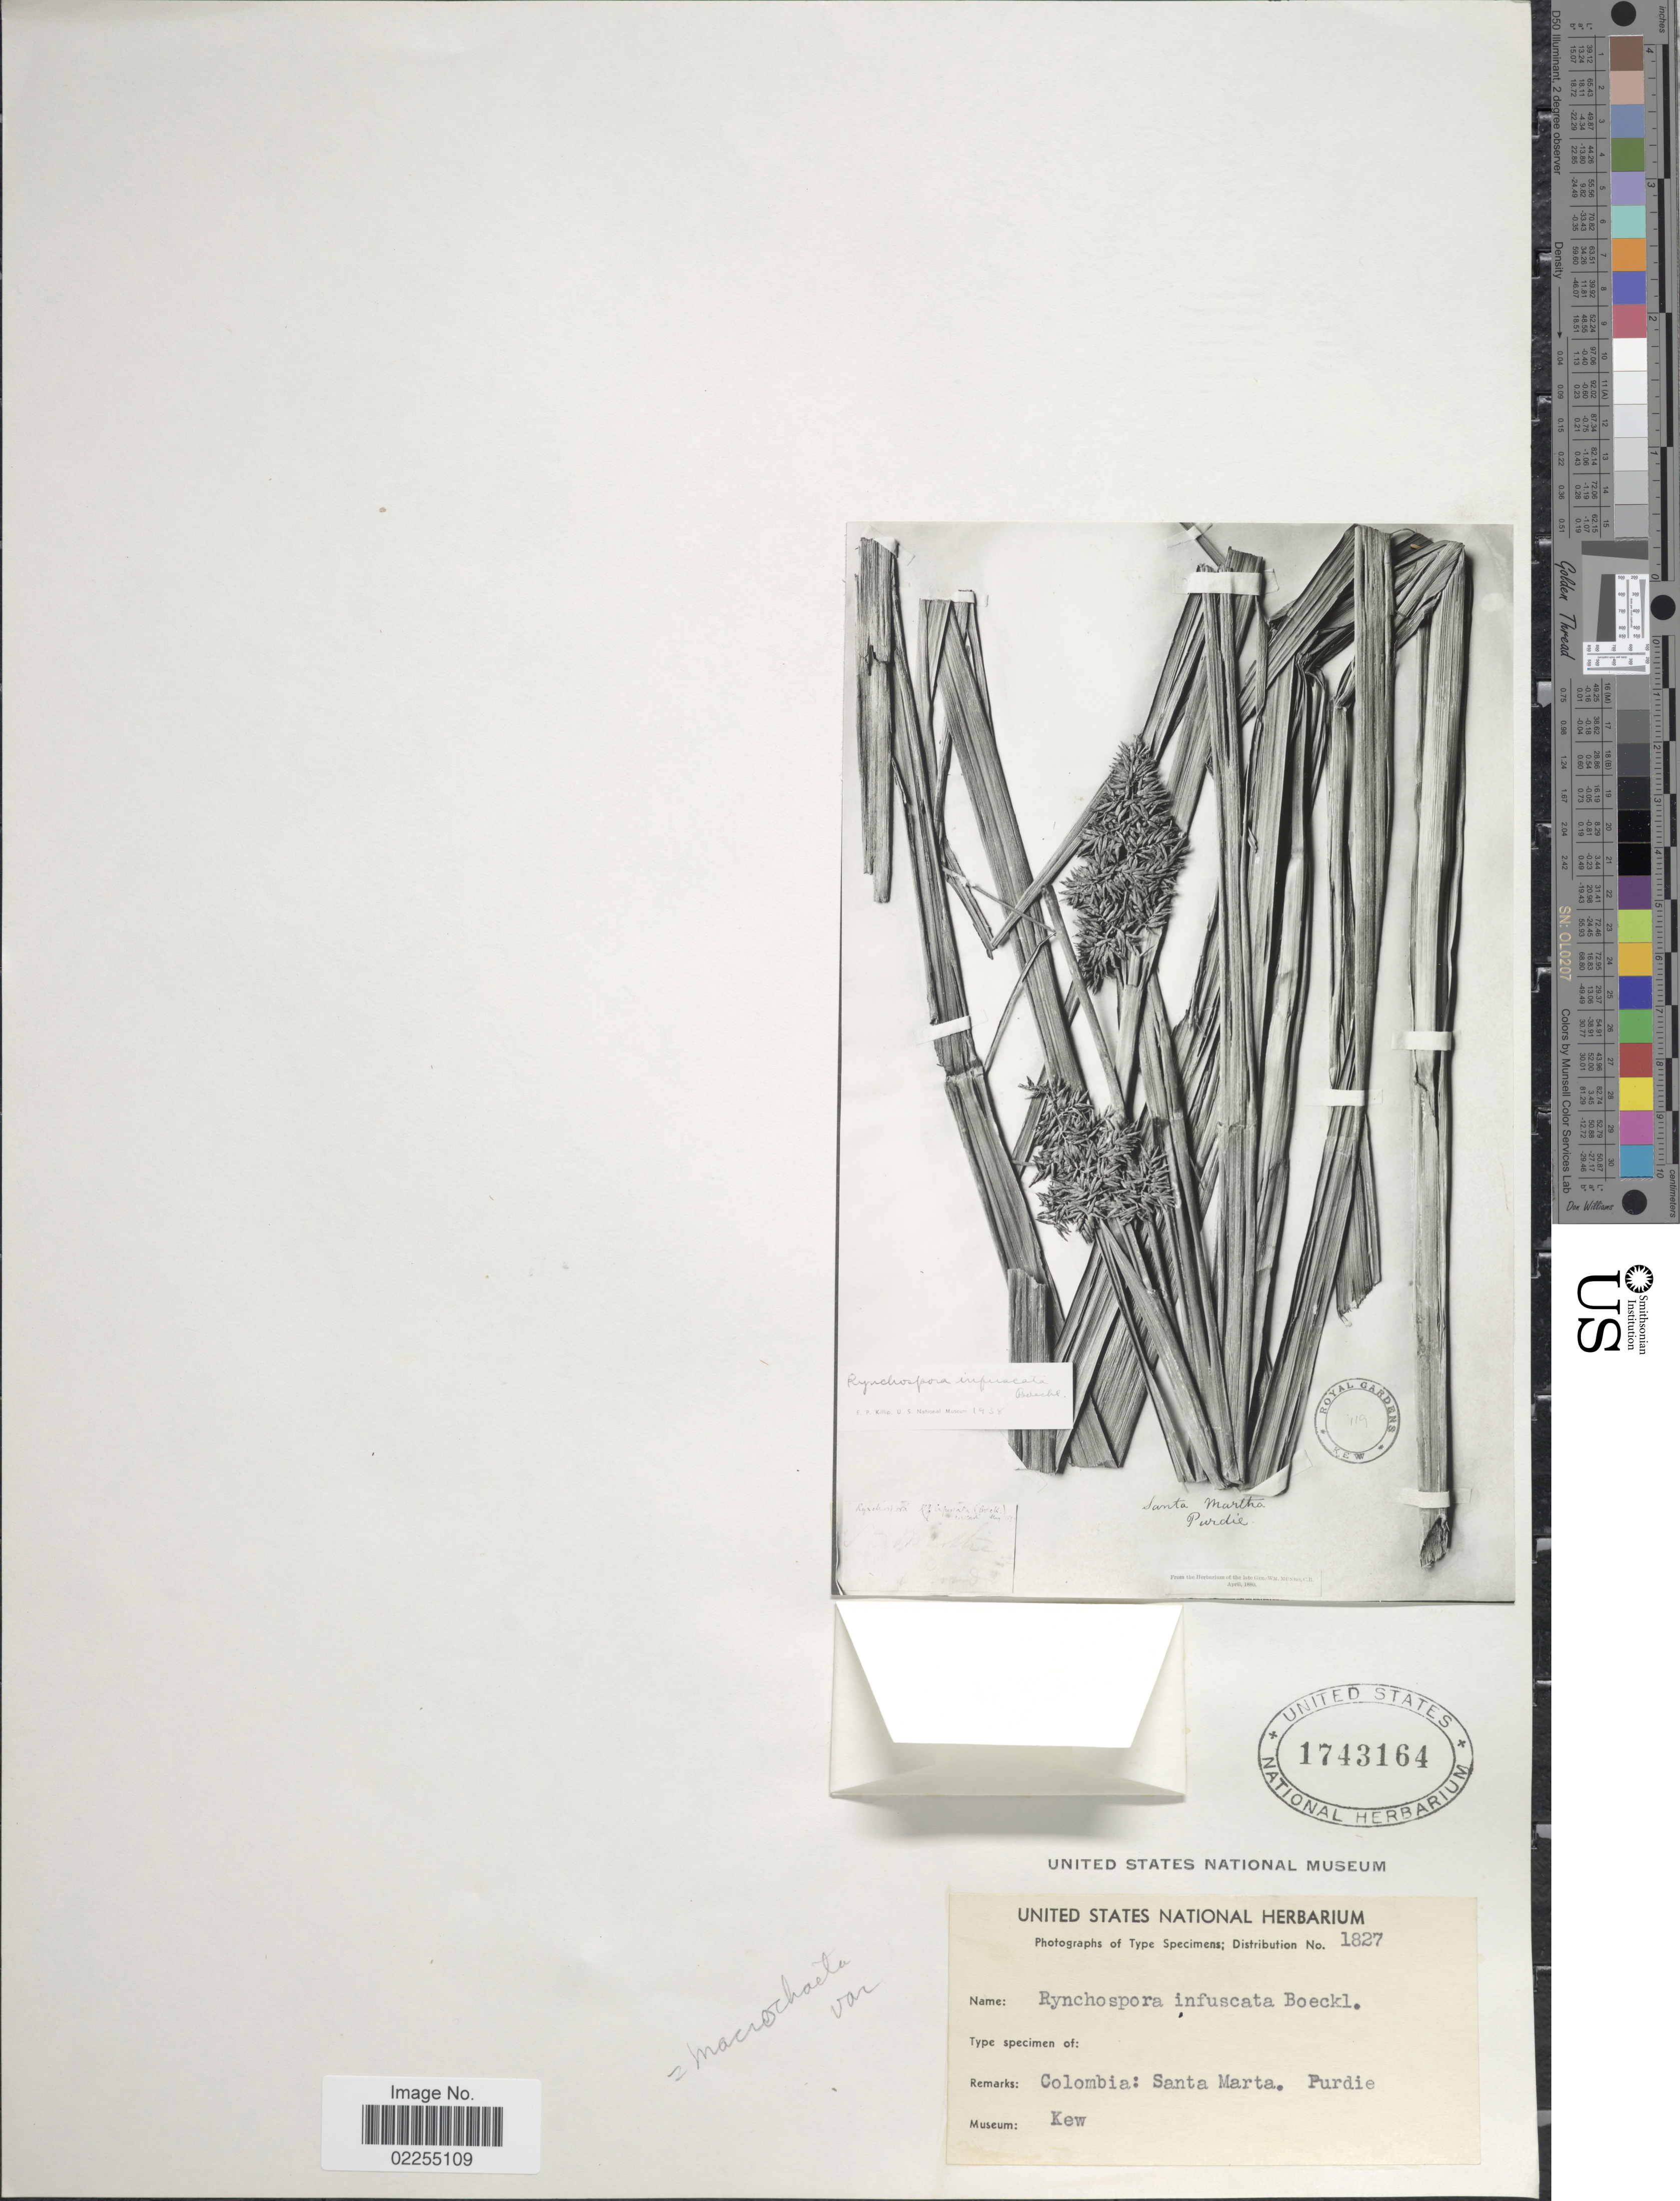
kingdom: Plantae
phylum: Tracheophyta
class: Liliopsida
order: Poales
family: Cyperaceae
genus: Rhynchospora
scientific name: Rhynchospora macrochaeta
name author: Steud. ex Boeckeler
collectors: -. Purdie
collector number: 1827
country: Colombia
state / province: Magdalena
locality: Santa Marta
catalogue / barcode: US 1743164